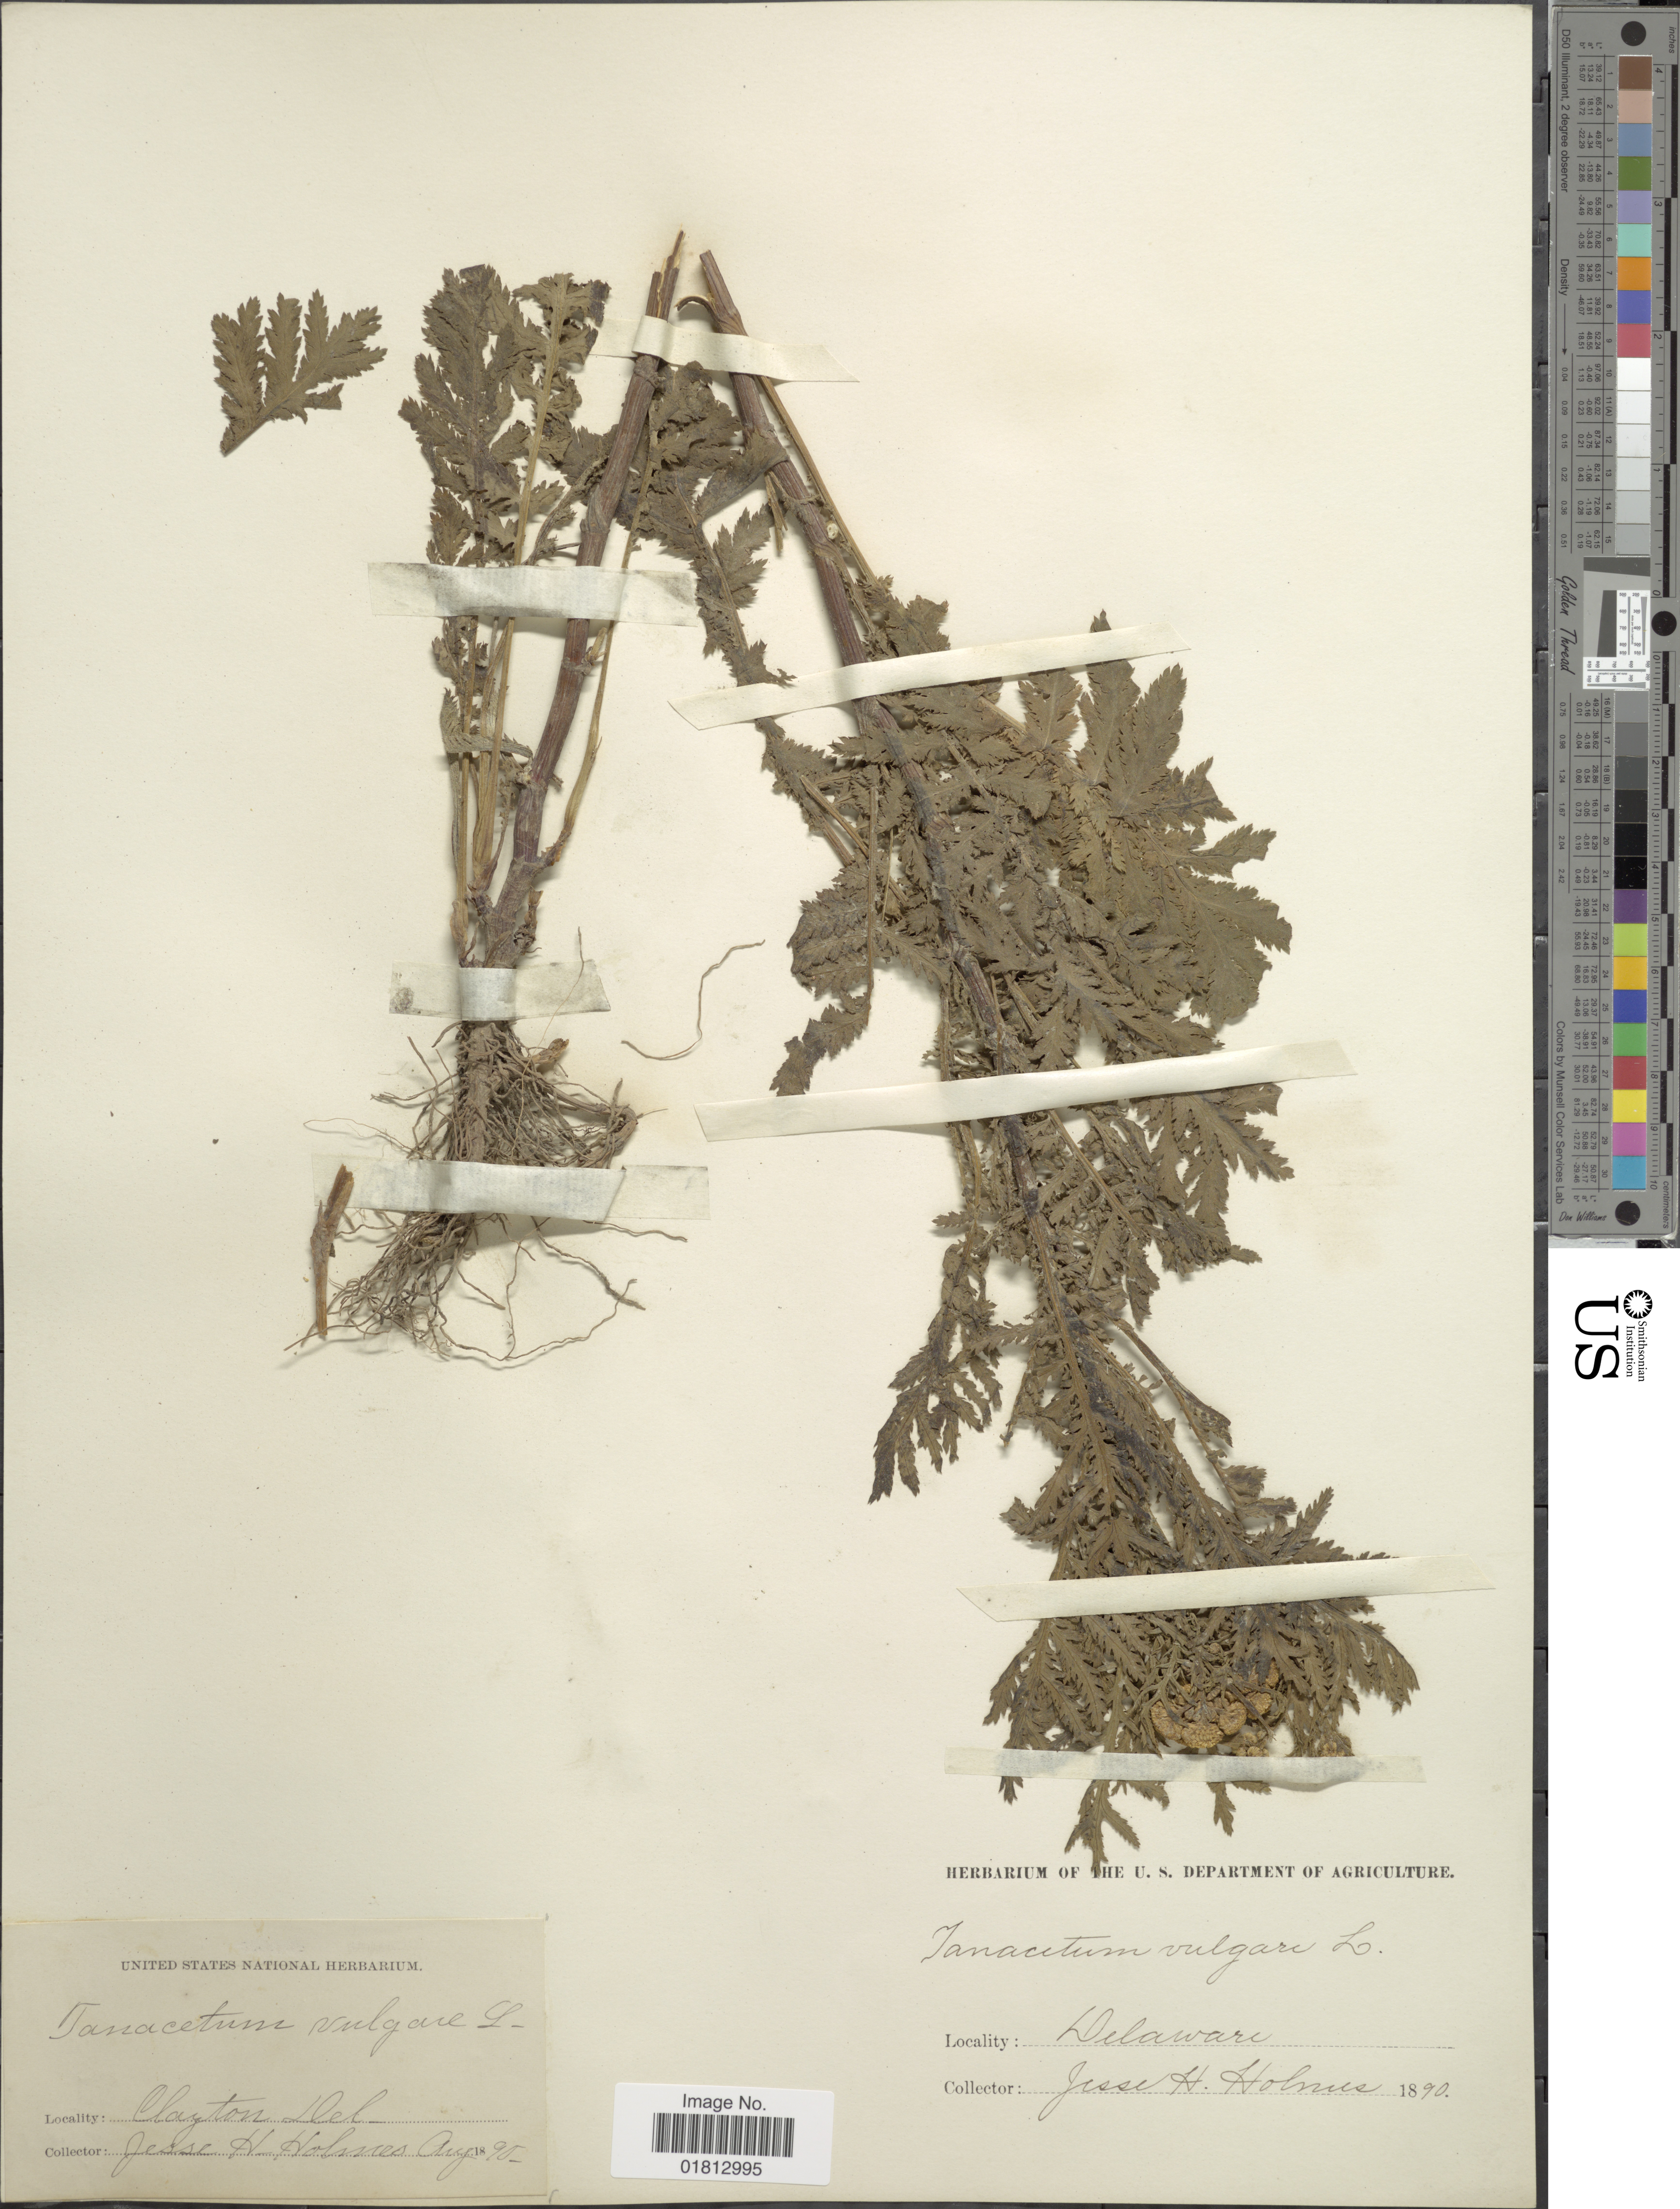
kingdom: Plantae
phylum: Tracheophyta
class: Magnoliopsida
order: Asterales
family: Asteraceae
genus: Tanacetum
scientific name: Tanacetum vulgare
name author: L.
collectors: J. Holmes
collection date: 1890-08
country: United States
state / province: Delaware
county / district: Kent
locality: Clayton, Del.